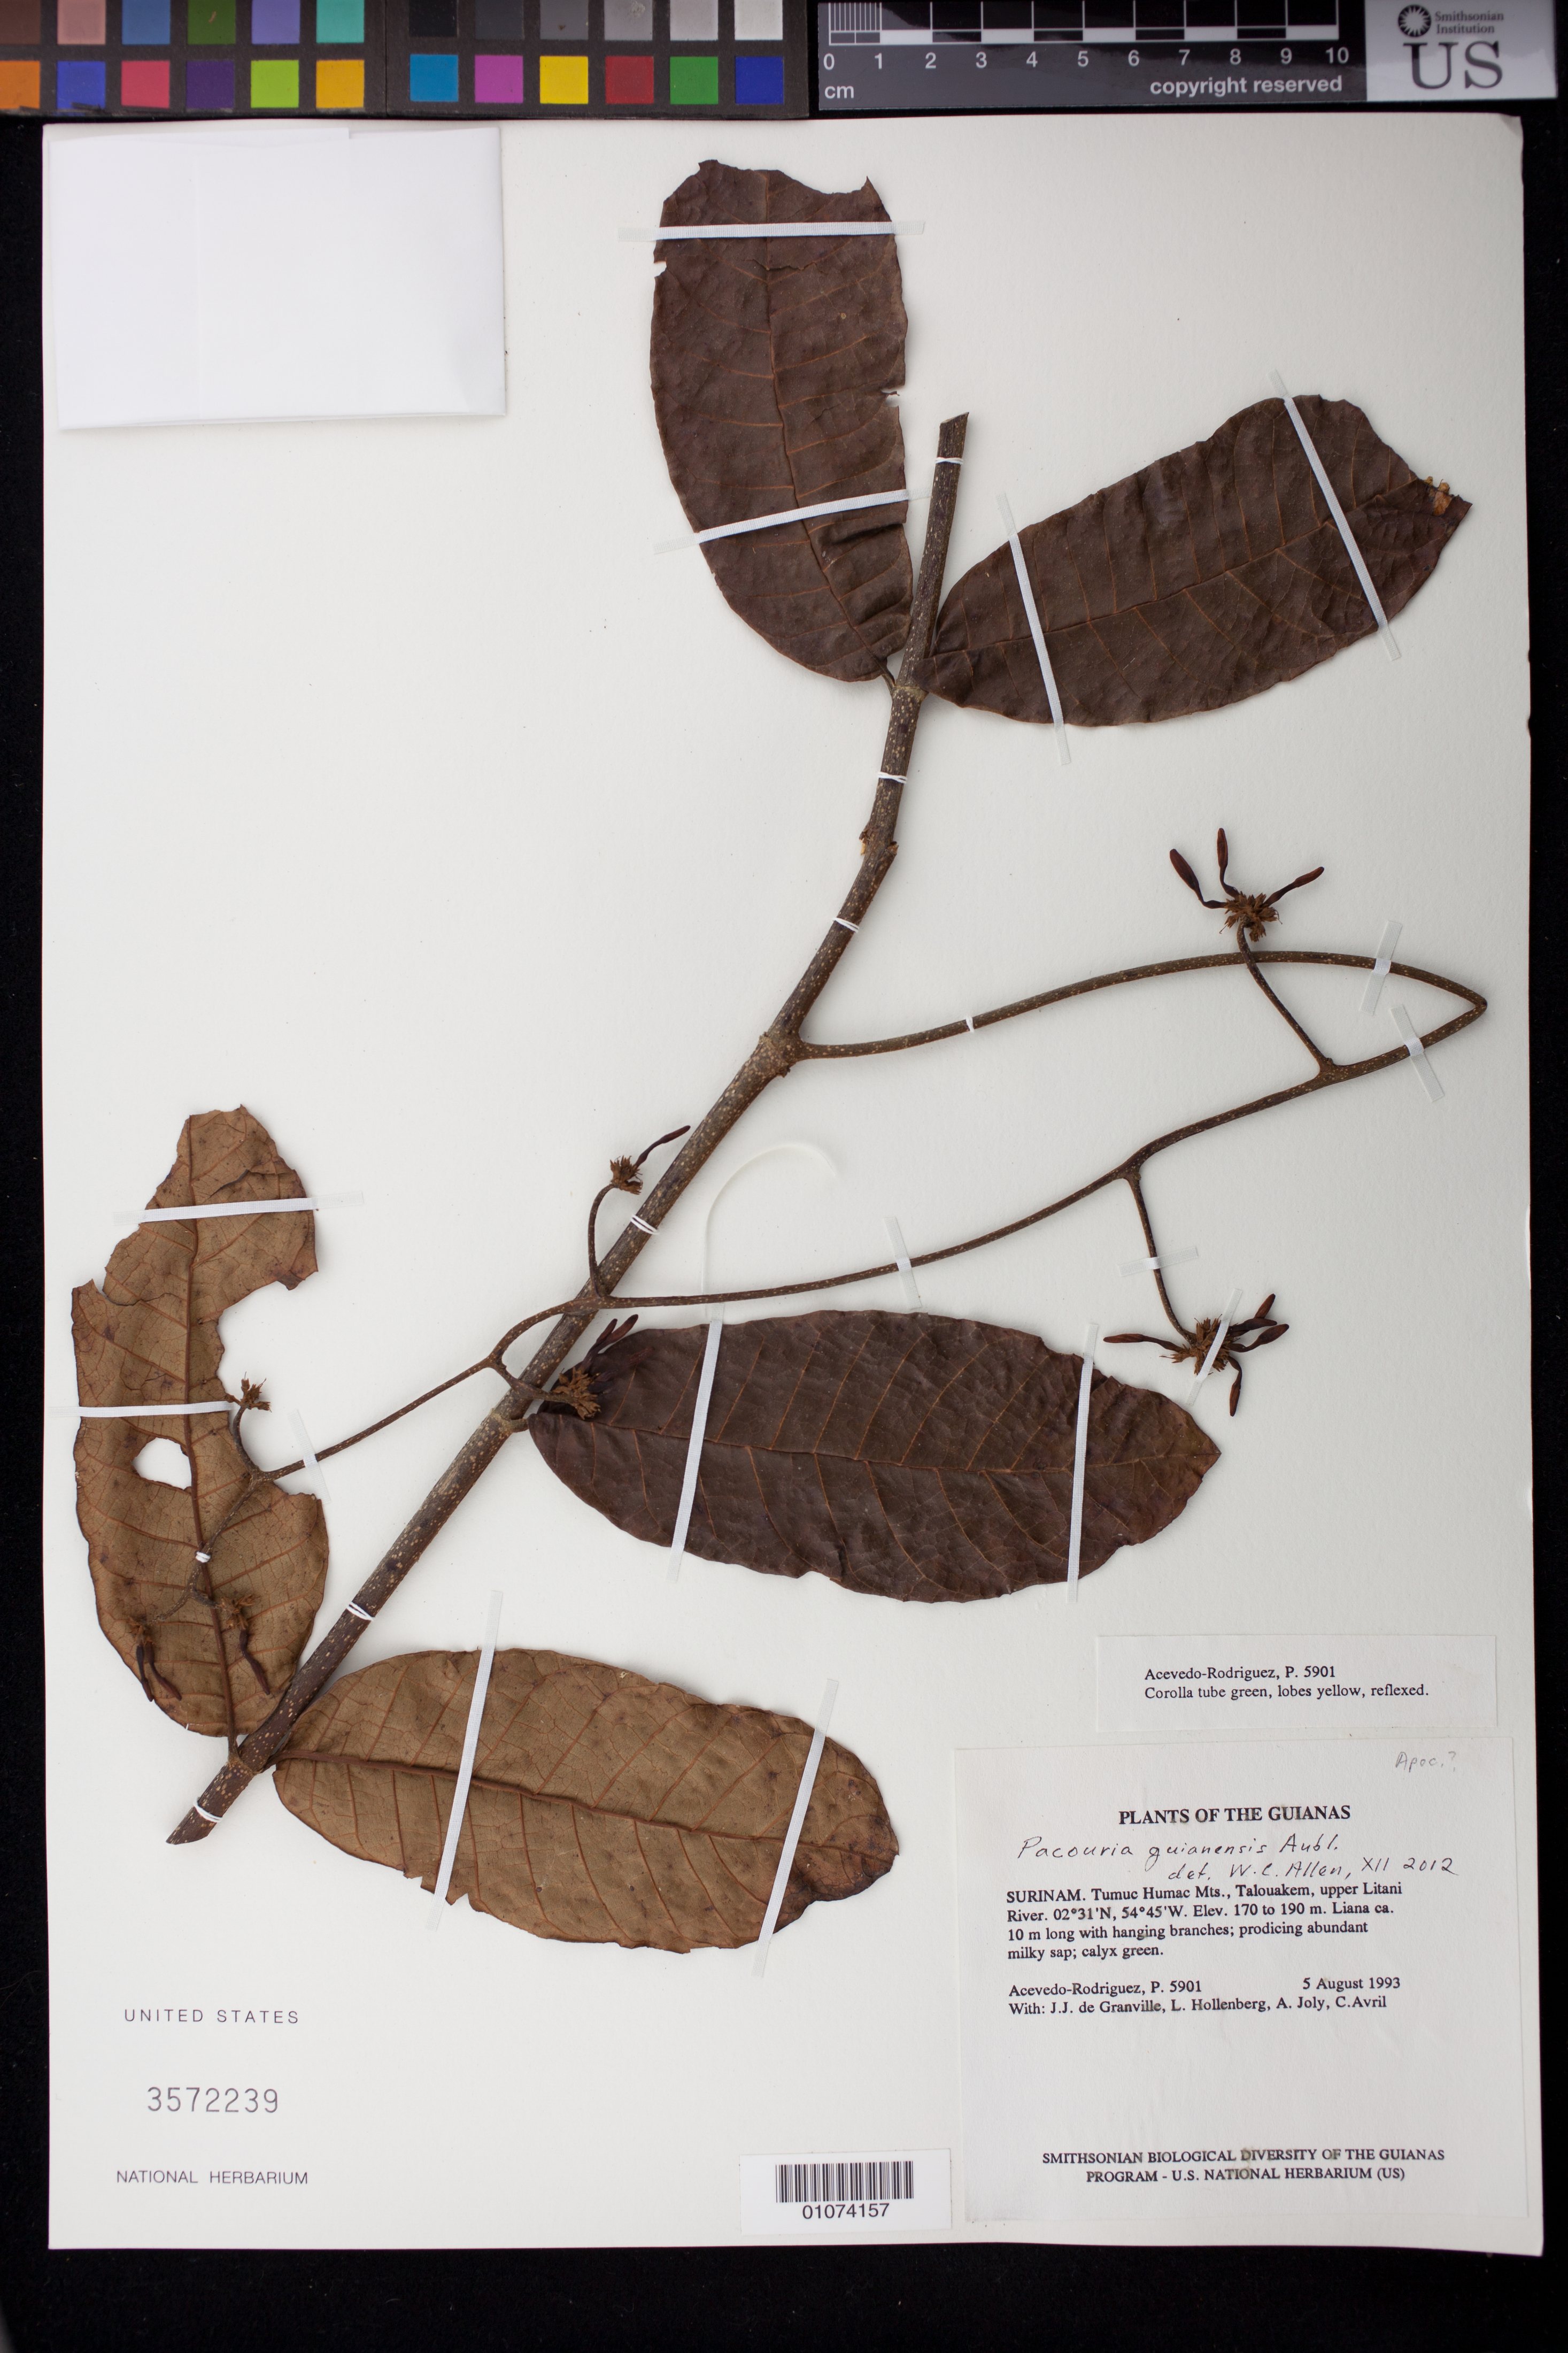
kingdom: Plantae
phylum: Tracheophyta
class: Magnoliopsida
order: Gentianales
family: Apocynaceae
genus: Pacouria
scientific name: Pacouria guianensis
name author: Aubl.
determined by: Allen, W. C.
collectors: P. Acevedo-Rodr., J.-J. de Granville, L. Hollenberg, A. Joly & C. Avril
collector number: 5901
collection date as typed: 5 August 1993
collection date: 1993-08-05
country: Suriname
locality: Tumuc Humac Mts., Talouakem, upper Litani River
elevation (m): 170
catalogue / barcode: US 3572239